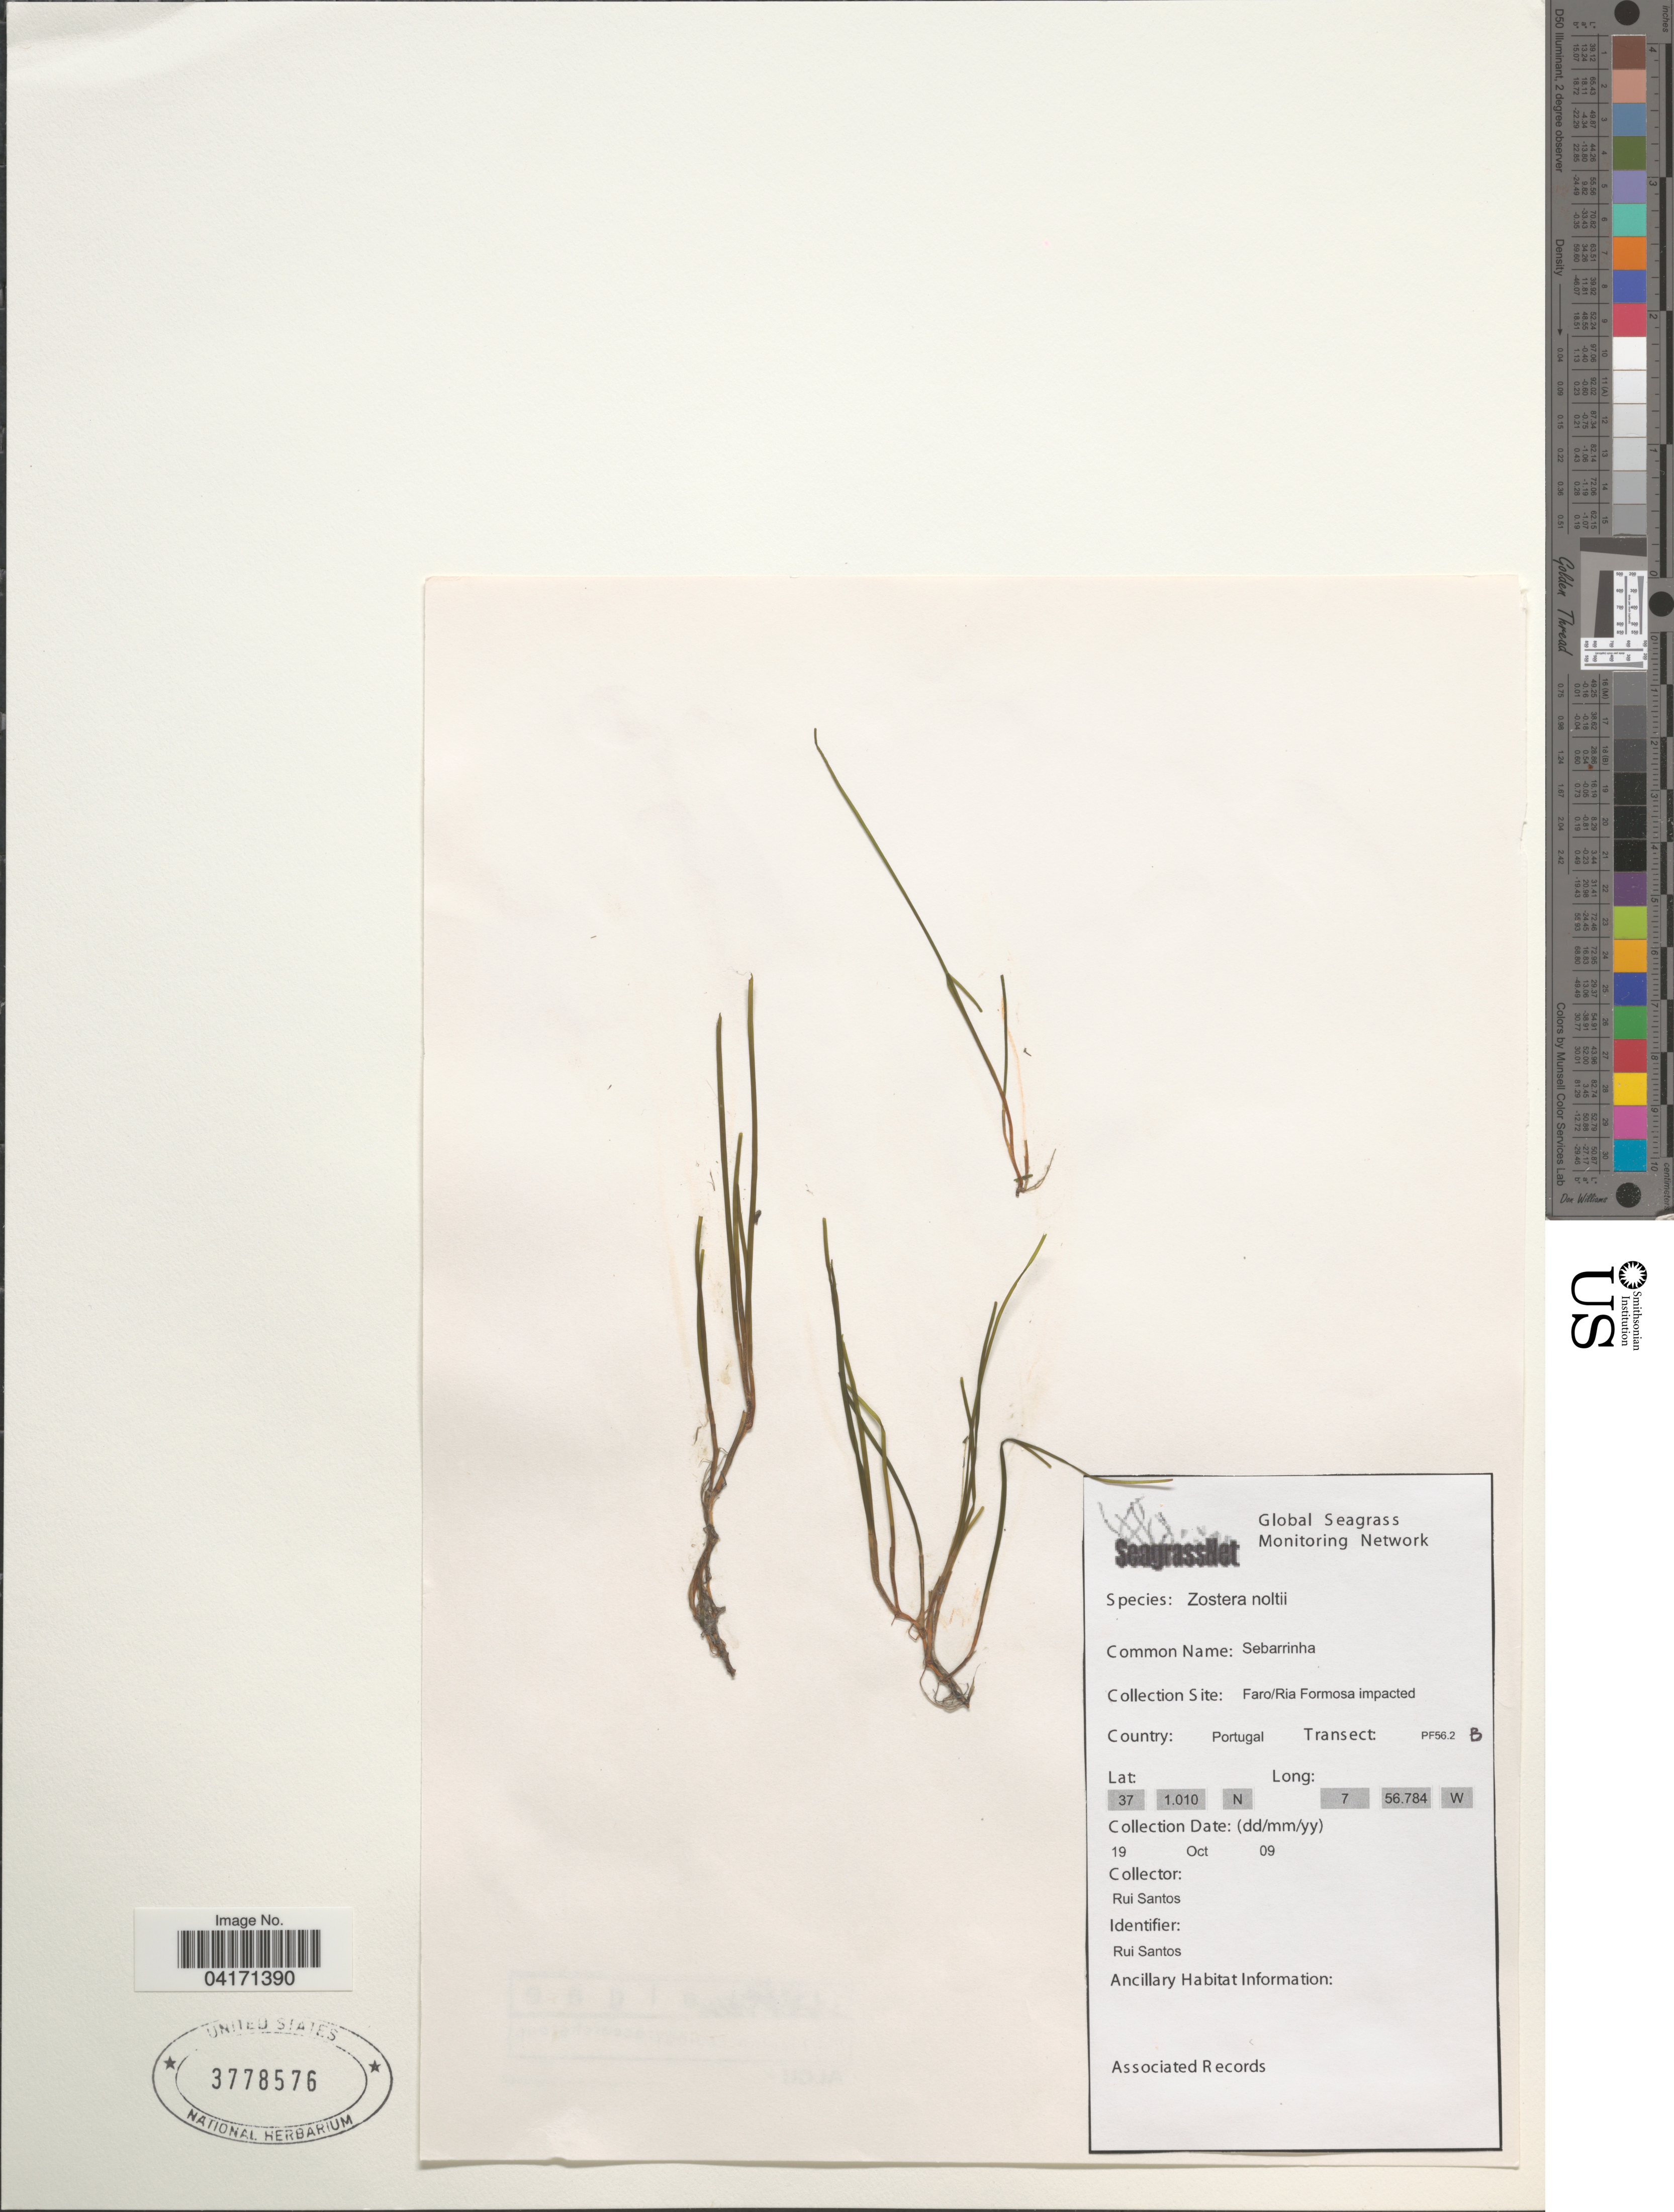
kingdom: Plantae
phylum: Tracheophyta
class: Liliopsida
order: Alismatales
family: Zosteraceae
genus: Zostera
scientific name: Zostera noltii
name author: Hornem.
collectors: R. Santos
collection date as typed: Transcribed d/m/y: 19/10/9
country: Portugal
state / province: Faro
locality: Ria Formosa impacted. Transect: PF56.2 B.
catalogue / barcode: US 3778576